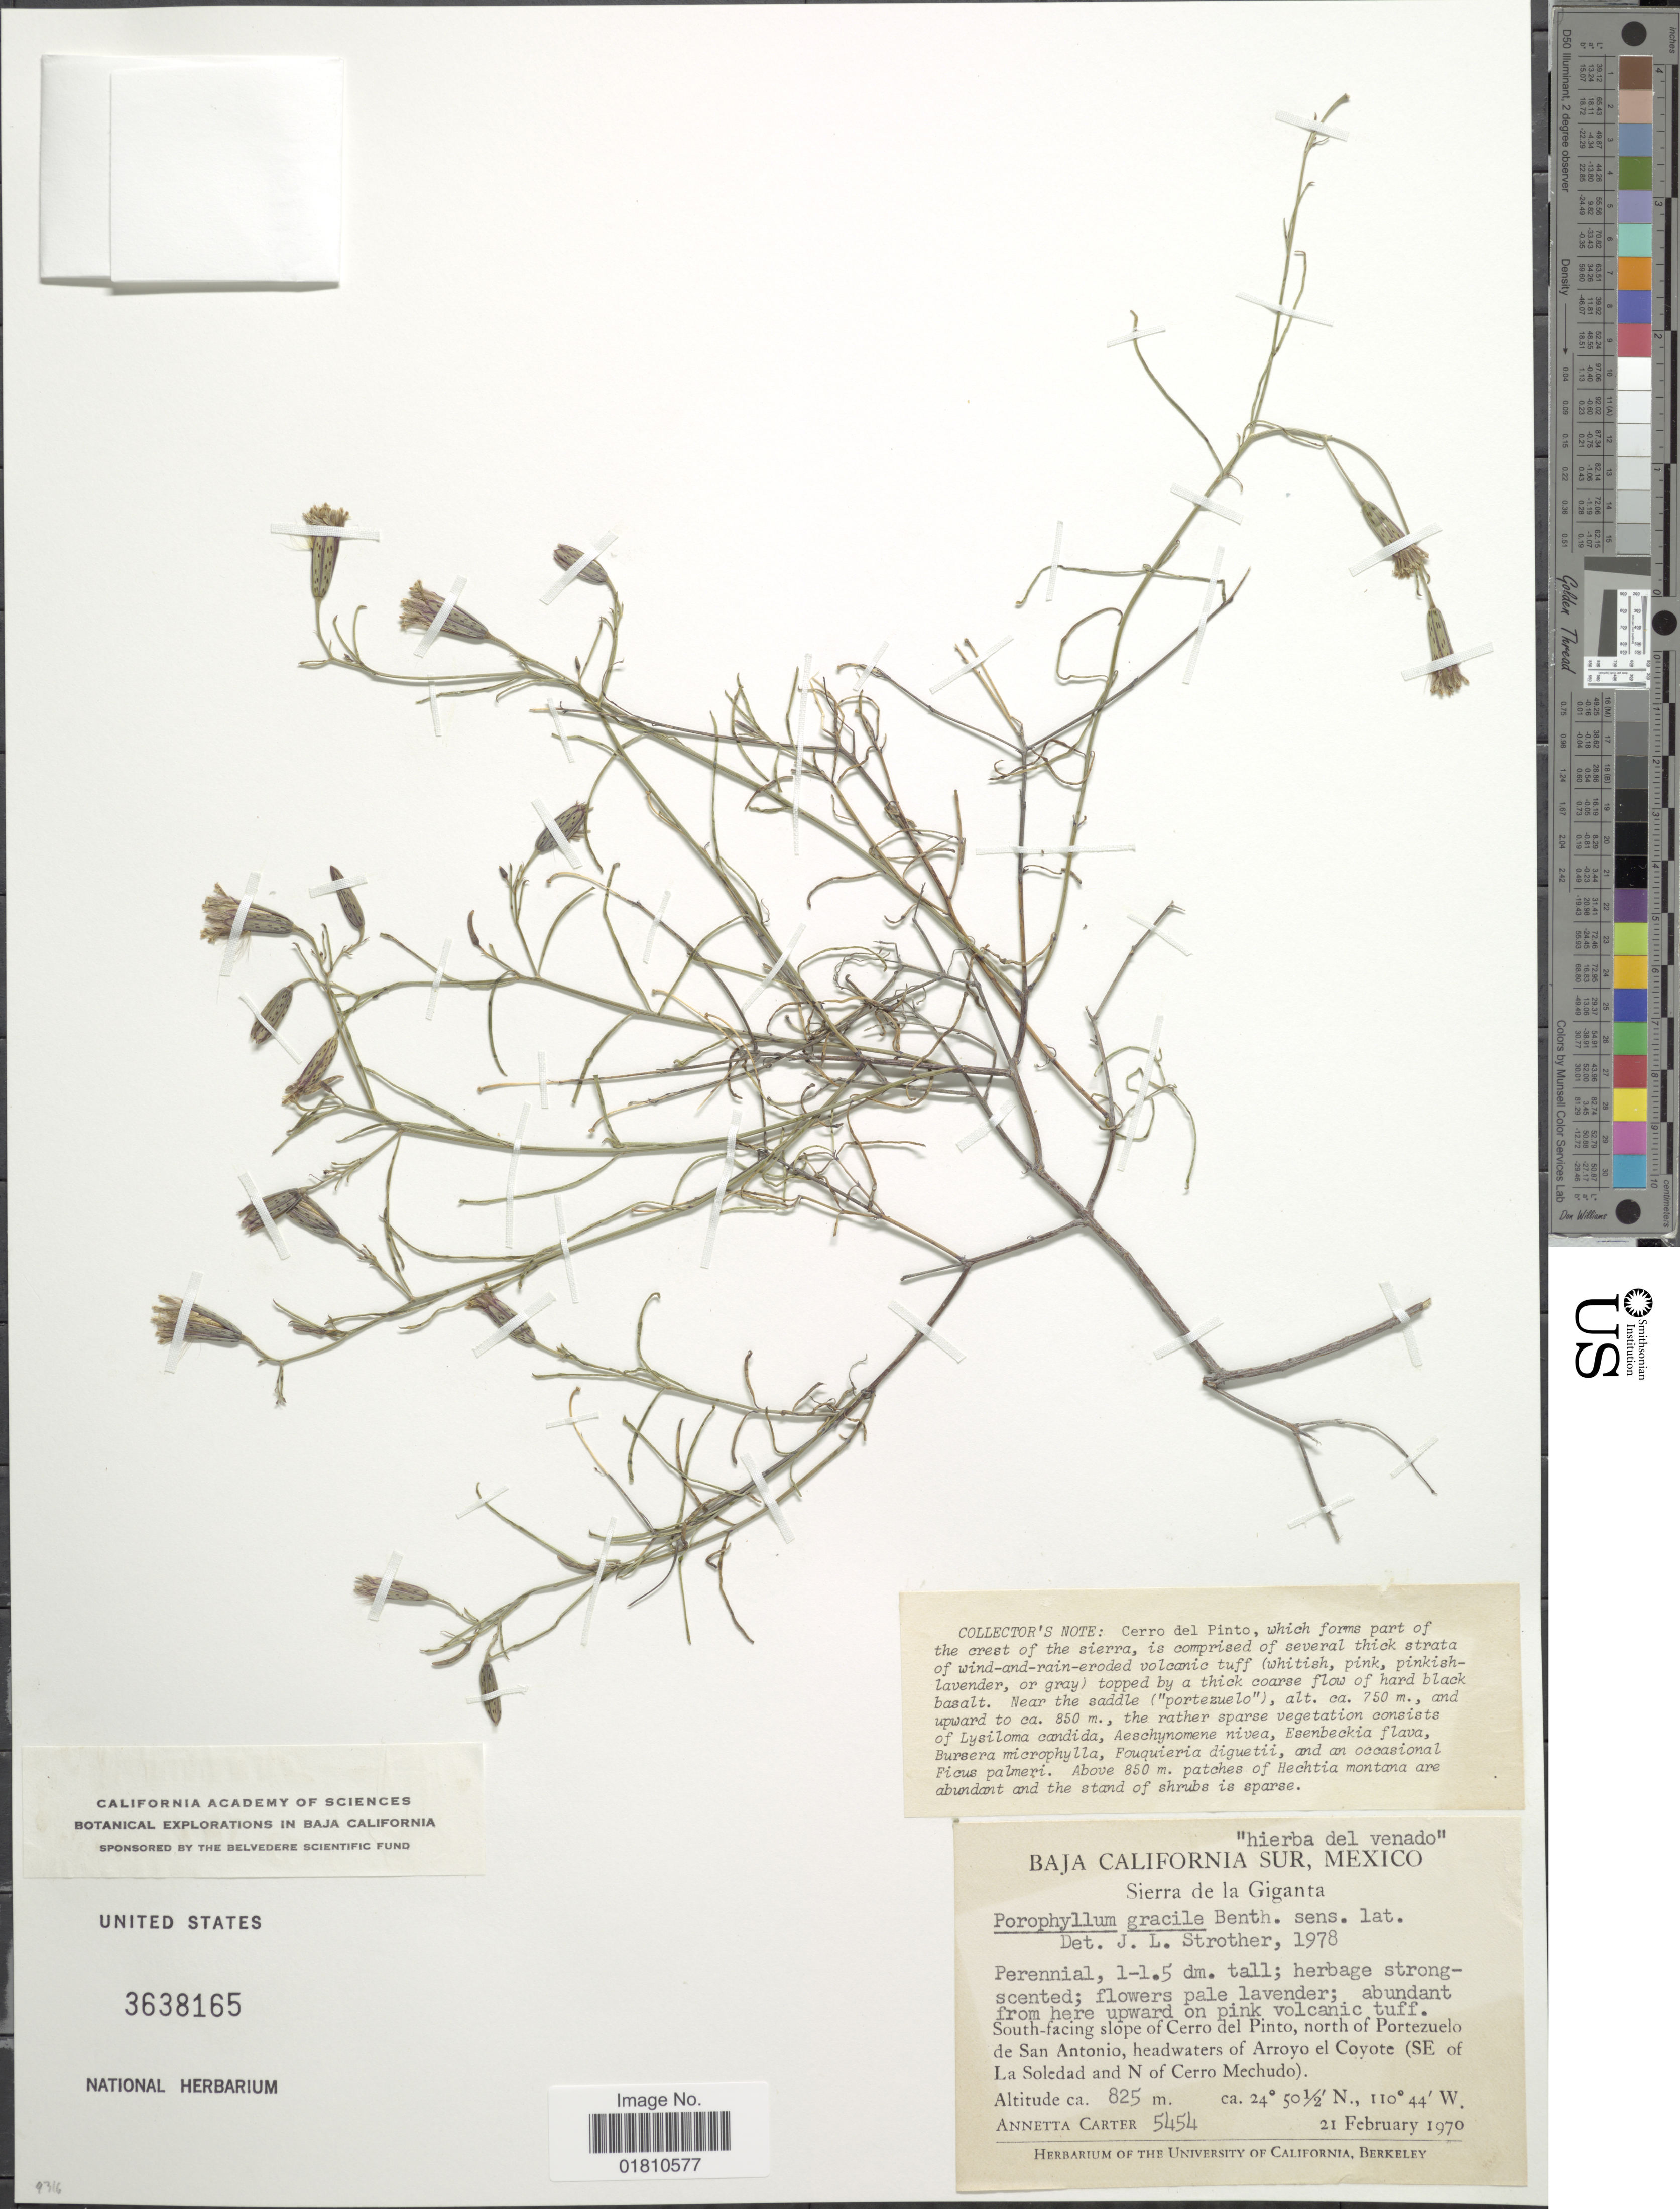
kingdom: Plantae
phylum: Tracheophyta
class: Magnoliopsida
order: Asterales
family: Asteraceae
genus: Porophyllum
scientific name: Porophyllum gracile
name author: Benth.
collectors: A. Carter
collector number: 5454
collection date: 1970-02-21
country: Mexico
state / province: Baja California Sur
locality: Baja California Sur, Sierra de la Giganta, south-facing slope of Cerro del Pinto, north of Portezuelo de San Antonio, headwaters of Arroyo el Coyote (SE of La Soledad and N of Cerro Mechudo).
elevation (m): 825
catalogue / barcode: US 3638165